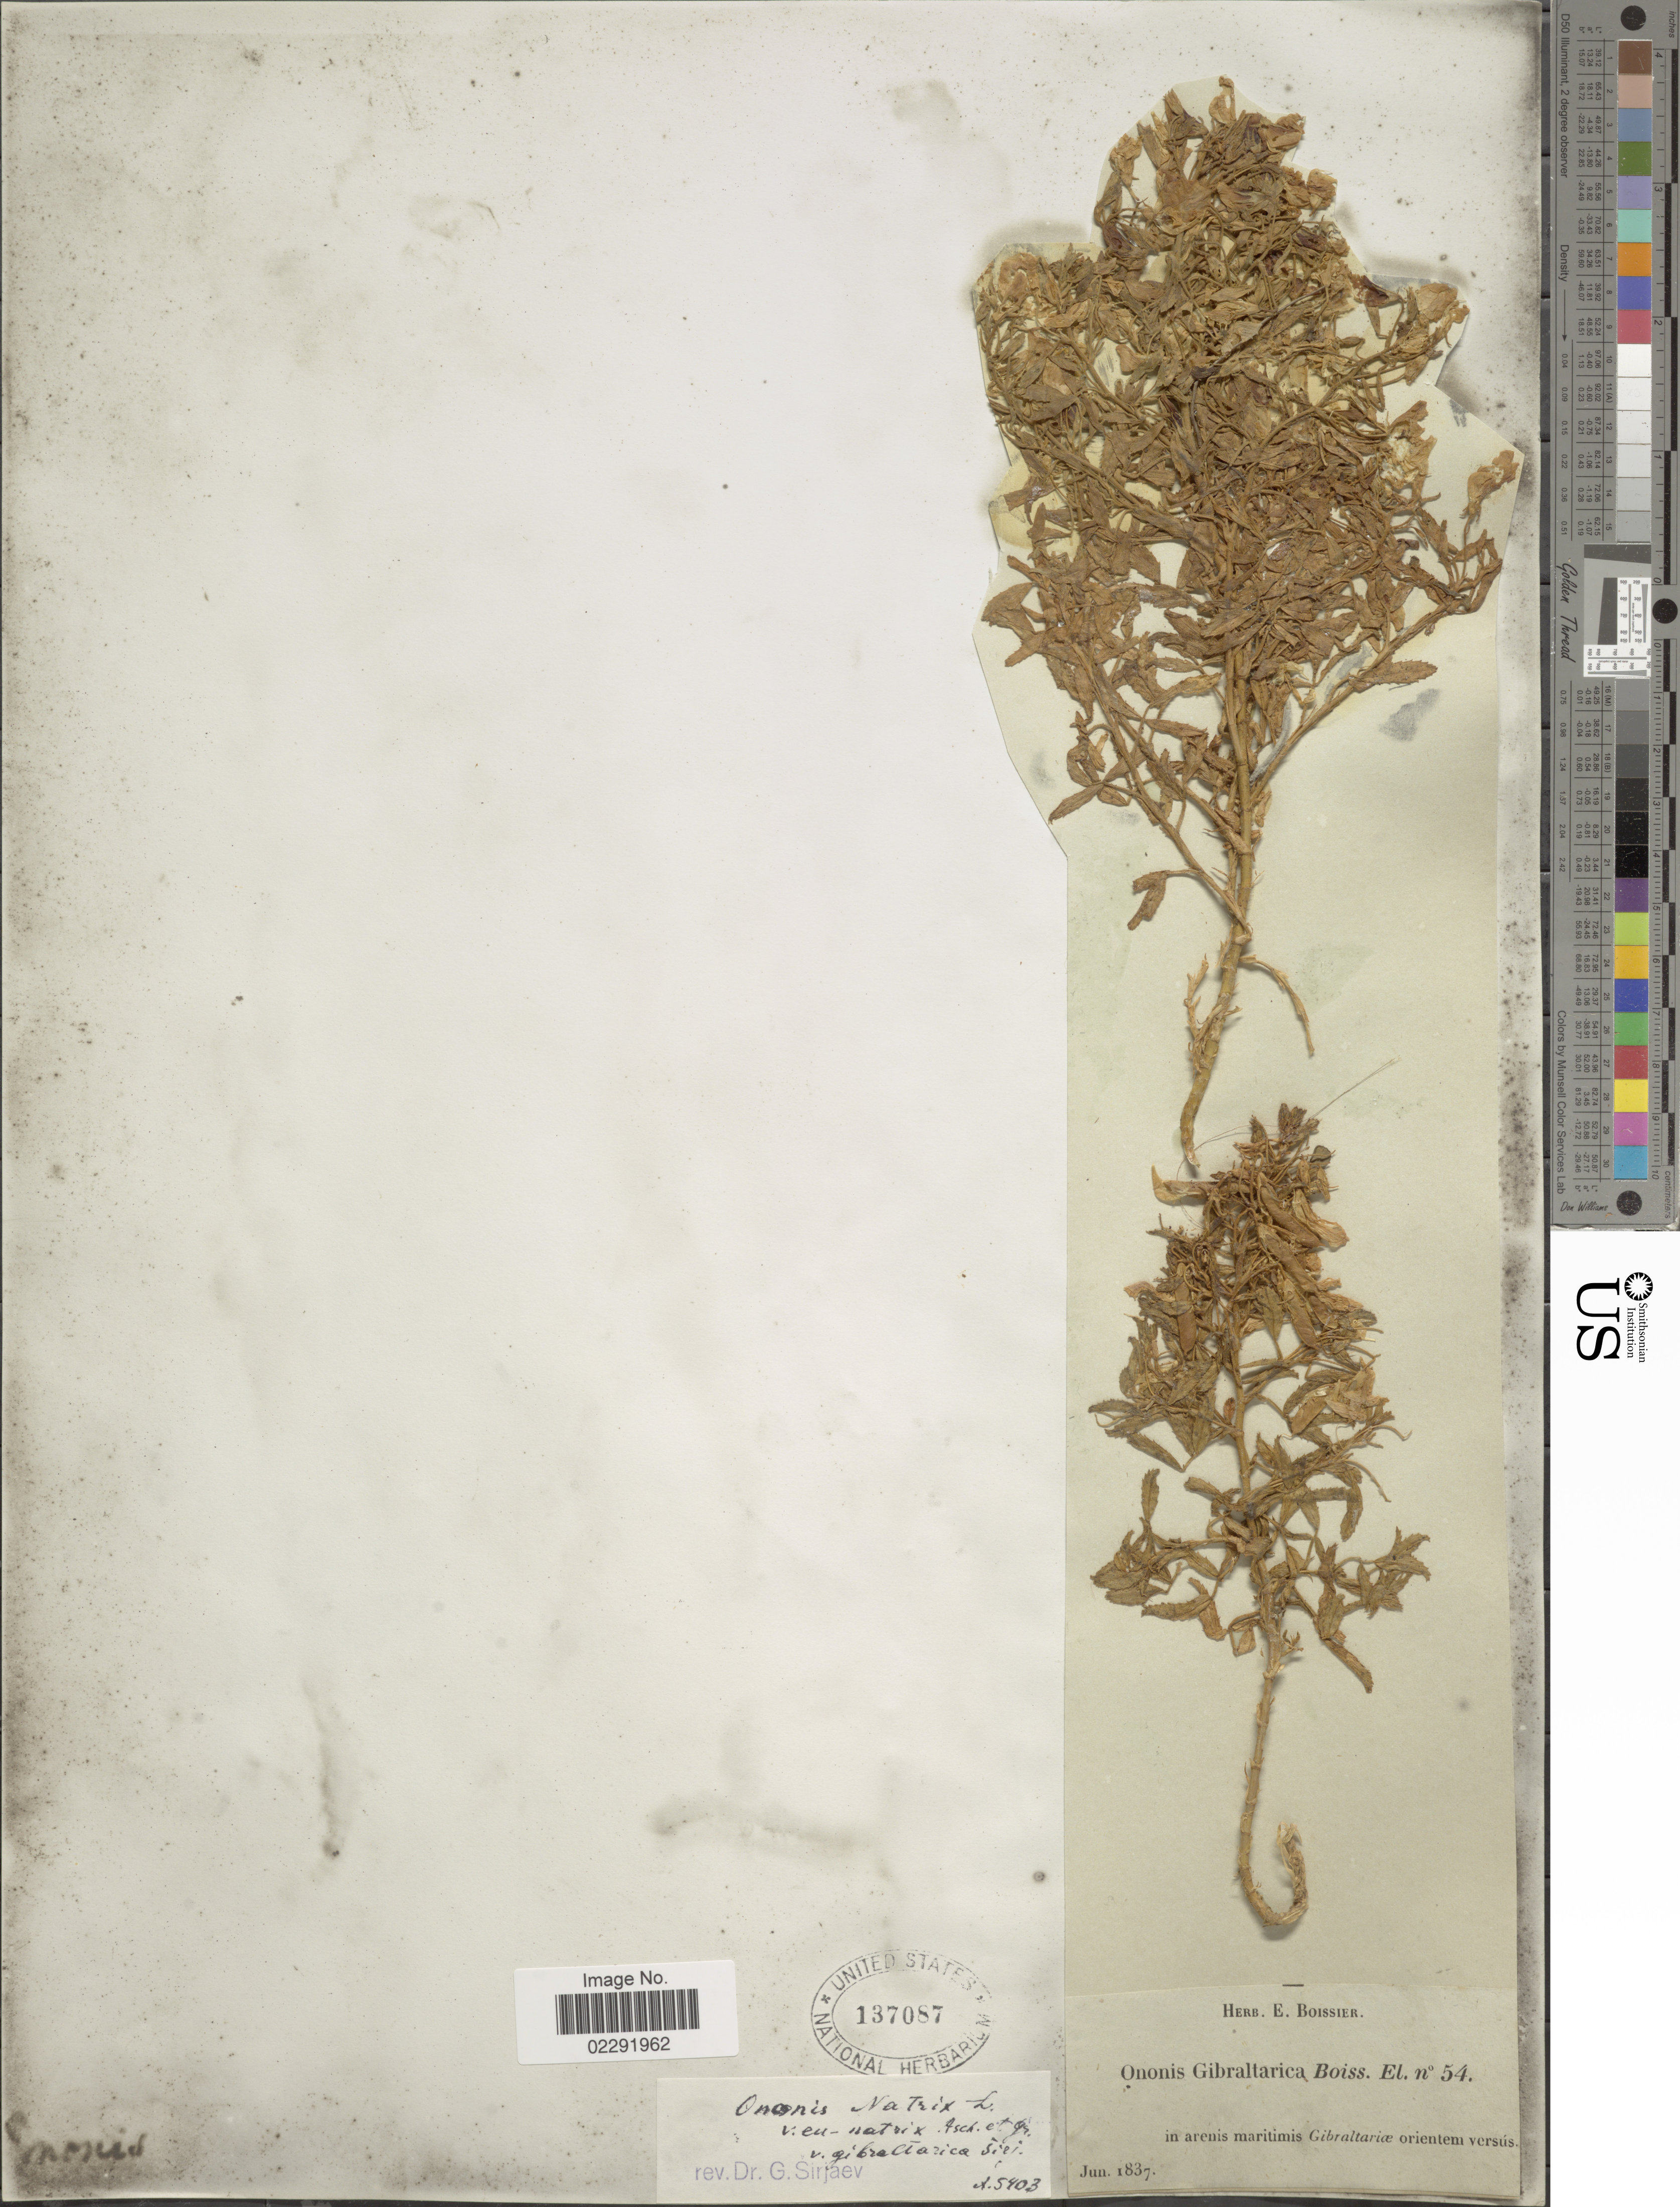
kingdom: Plantae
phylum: Tracheophyta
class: Magnoliopsida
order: Fabales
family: Fabaceae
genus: Ononis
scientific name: Ononis natrix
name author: L.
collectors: ex herb. E. Boissier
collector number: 54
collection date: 1883-06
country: Spain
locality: In arenis maritimis Gibraltariae orientem versus.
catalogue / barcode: US 137087